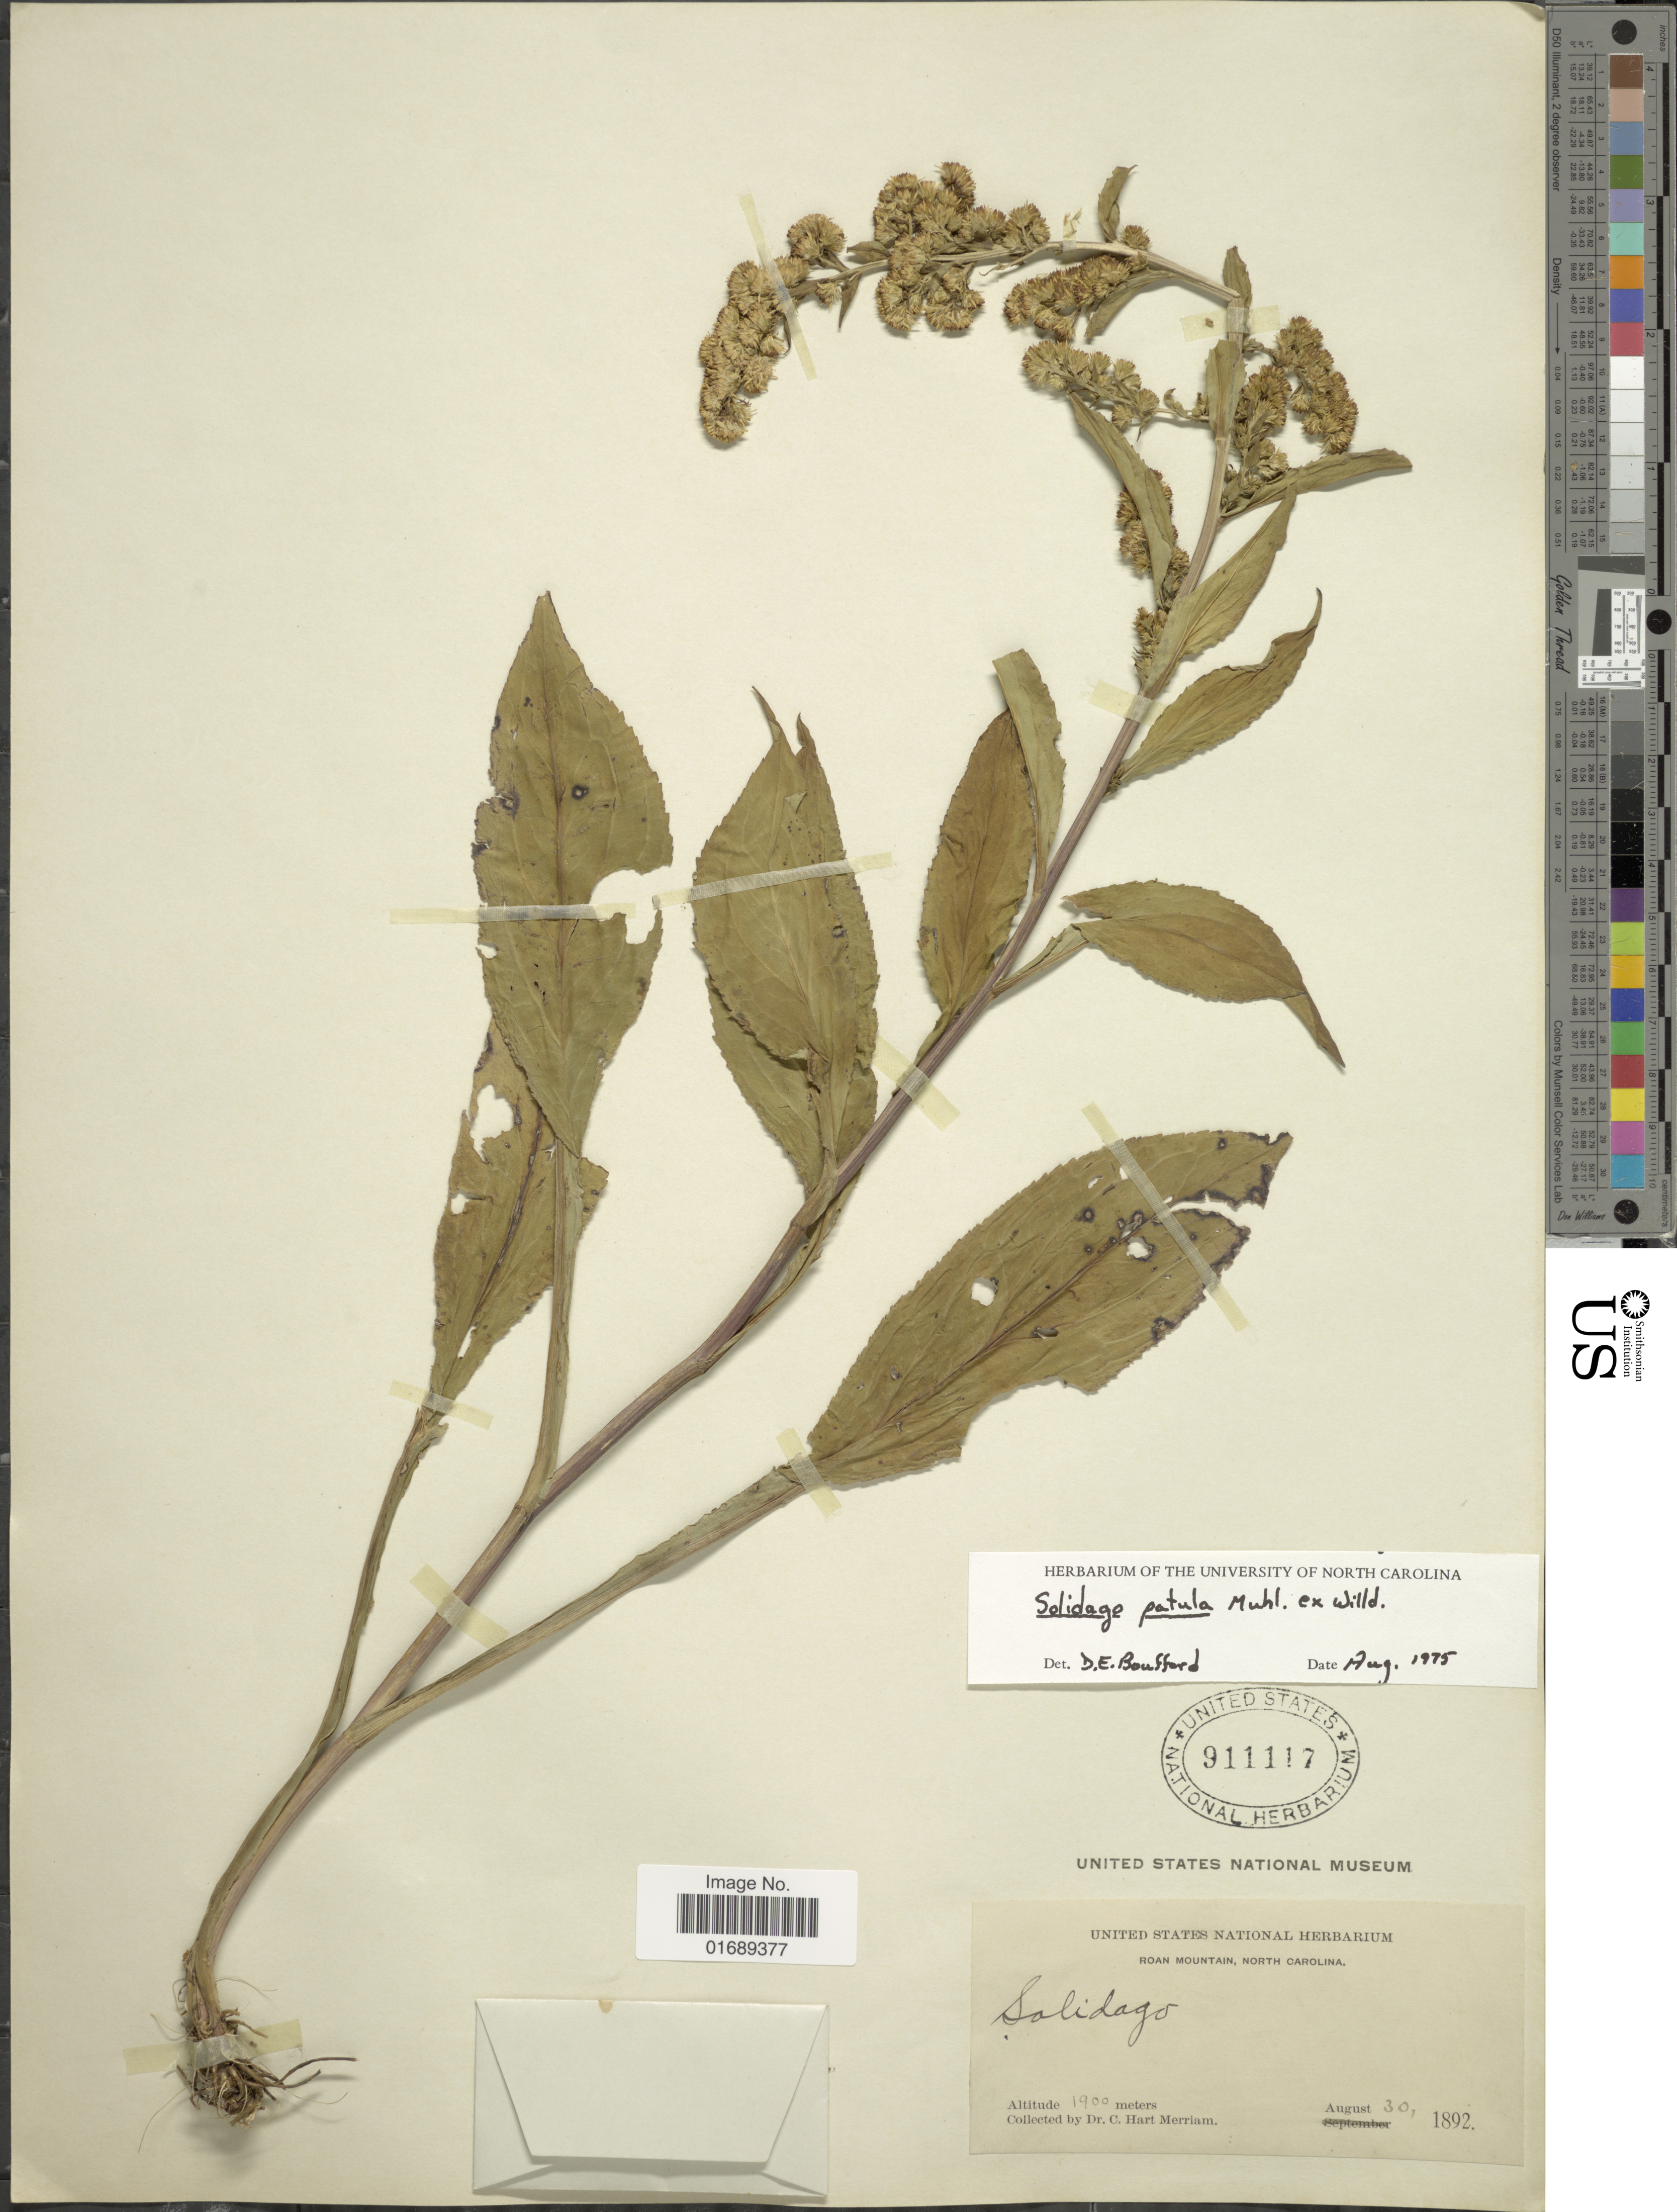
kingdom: Plantae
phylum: Tracheophyta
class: Magnoliopsida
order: Asterales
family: Asteraceae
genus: Solidago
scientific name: Solidago patula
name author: Muhl. ex Willd.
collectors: C. Merriam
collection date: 1892-08-30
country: United States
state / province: North Carolina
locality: Roan Mountain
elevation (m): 1900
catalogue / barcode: US 911117